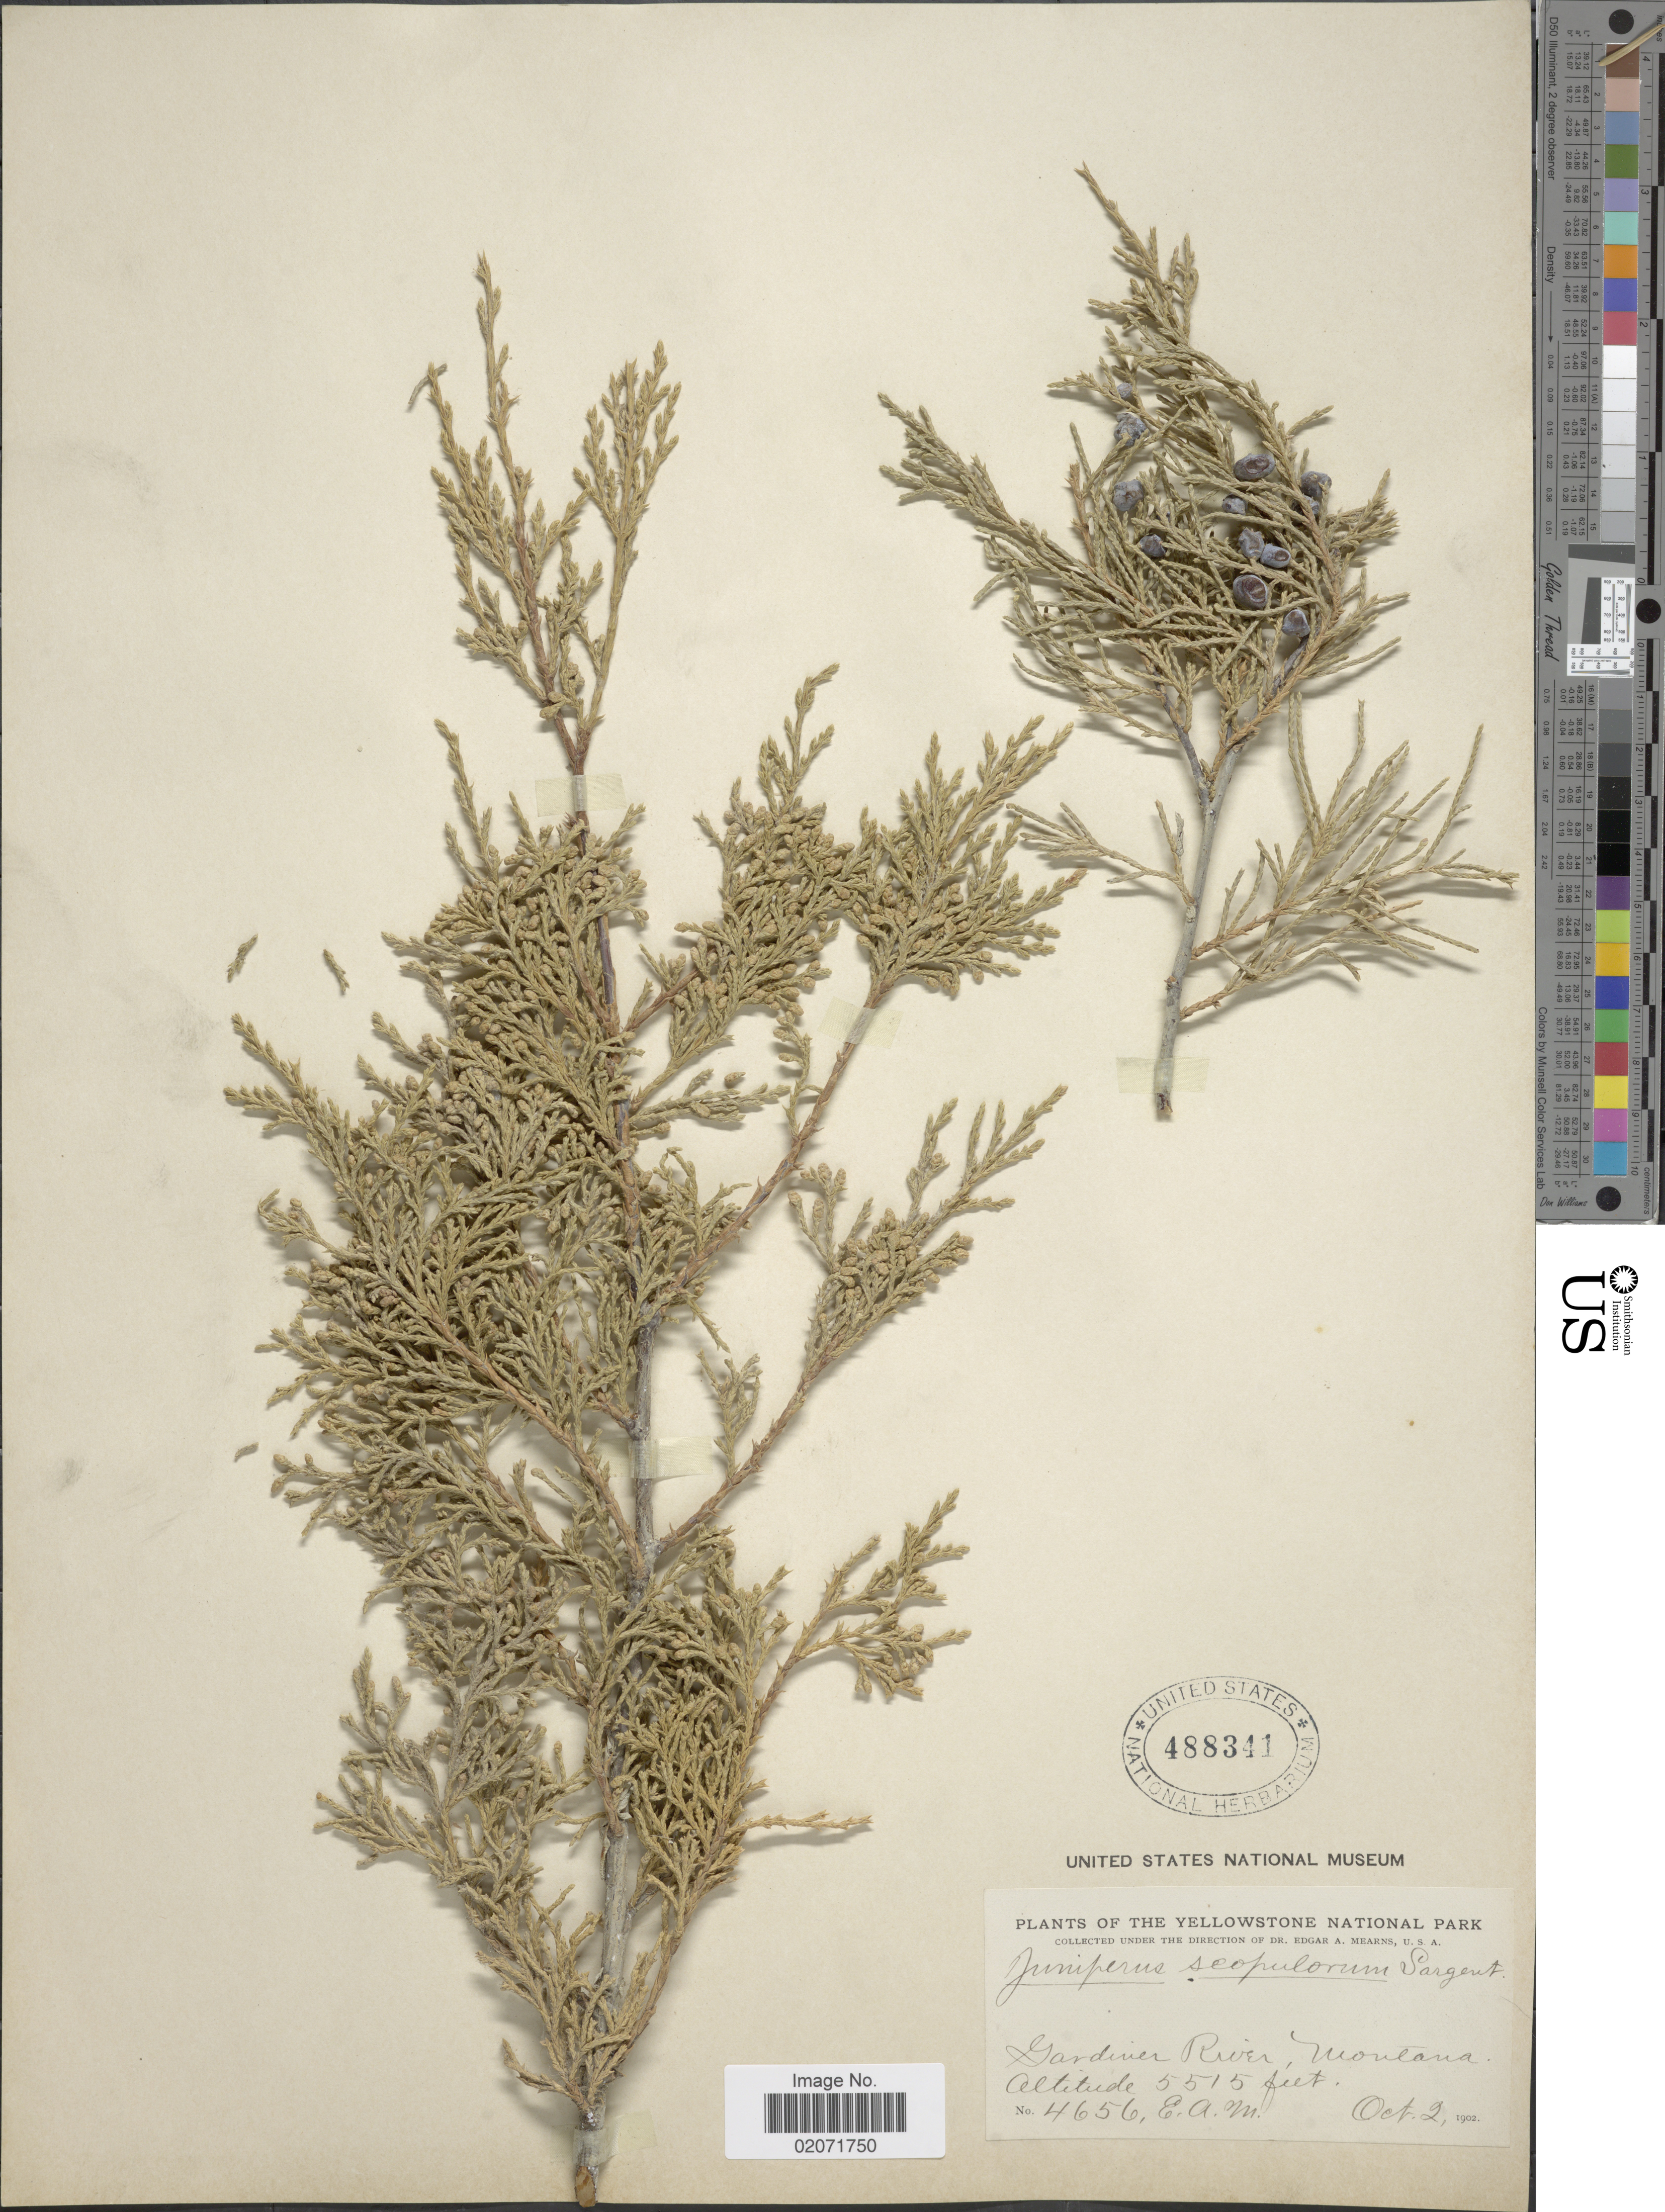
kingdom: Plantae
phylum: Tracheophyta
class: Pinopsida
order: Pinales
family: Cupressaceae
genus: Juniperus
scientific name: Juniperus scopulorum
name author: Sarg.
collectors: E. A. Mearns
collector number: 4656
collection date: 1902-10-02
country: United States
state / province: Montana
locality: The Yellowstone National Park, Gardiner River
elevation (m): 1681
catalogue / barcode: US 488341